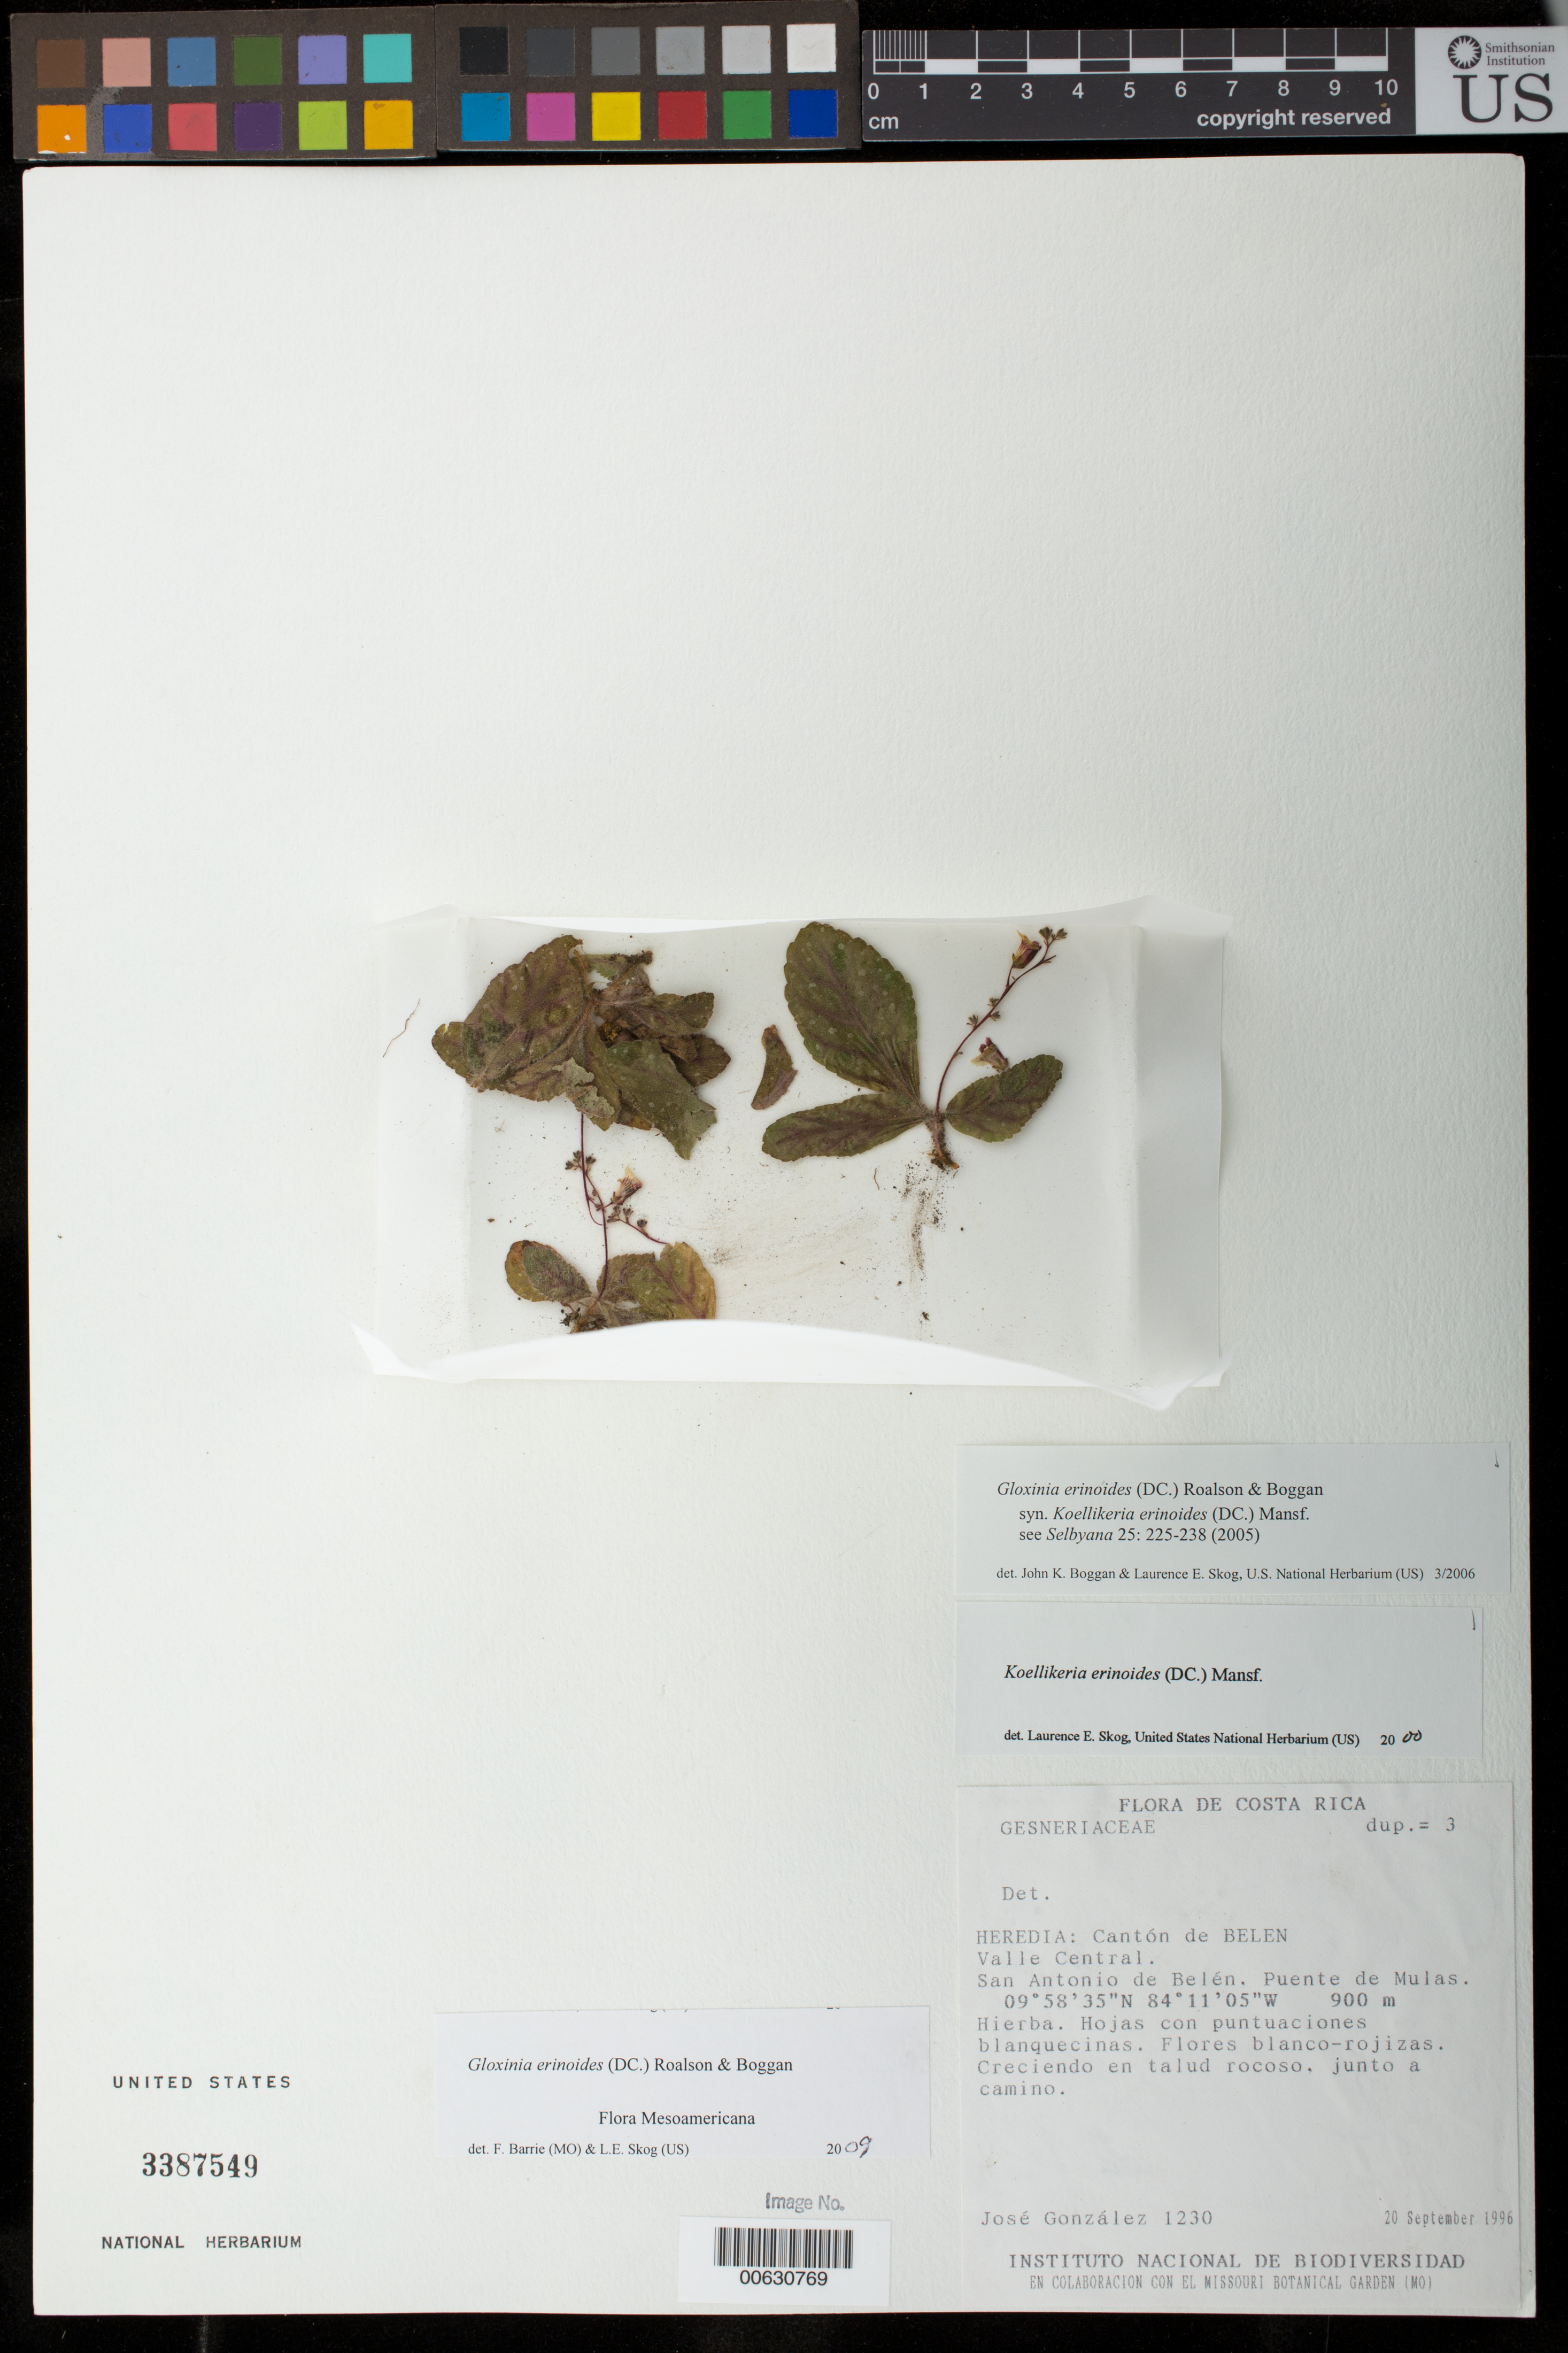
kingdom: Plantae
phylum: Tracheophyta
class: Magnoliopsida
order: Lamiales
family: Gesneriaceae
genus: Gloxinia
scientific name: Gloxinia erinoides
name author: (DC.) Roalson & Boggan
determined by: Boggan, J. K.; Skog, L. E.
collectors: J. González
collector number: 1230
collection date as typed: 20 Sep 1996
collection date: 1996-09-20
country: Costa Rica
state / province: Heredia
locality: Cantón de Belen, Valle Central, San Antonio de Belén, Puente de Mulas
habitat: Creciendo en talud rocoso, junto a camino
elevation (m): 900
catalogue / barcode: US 3387549